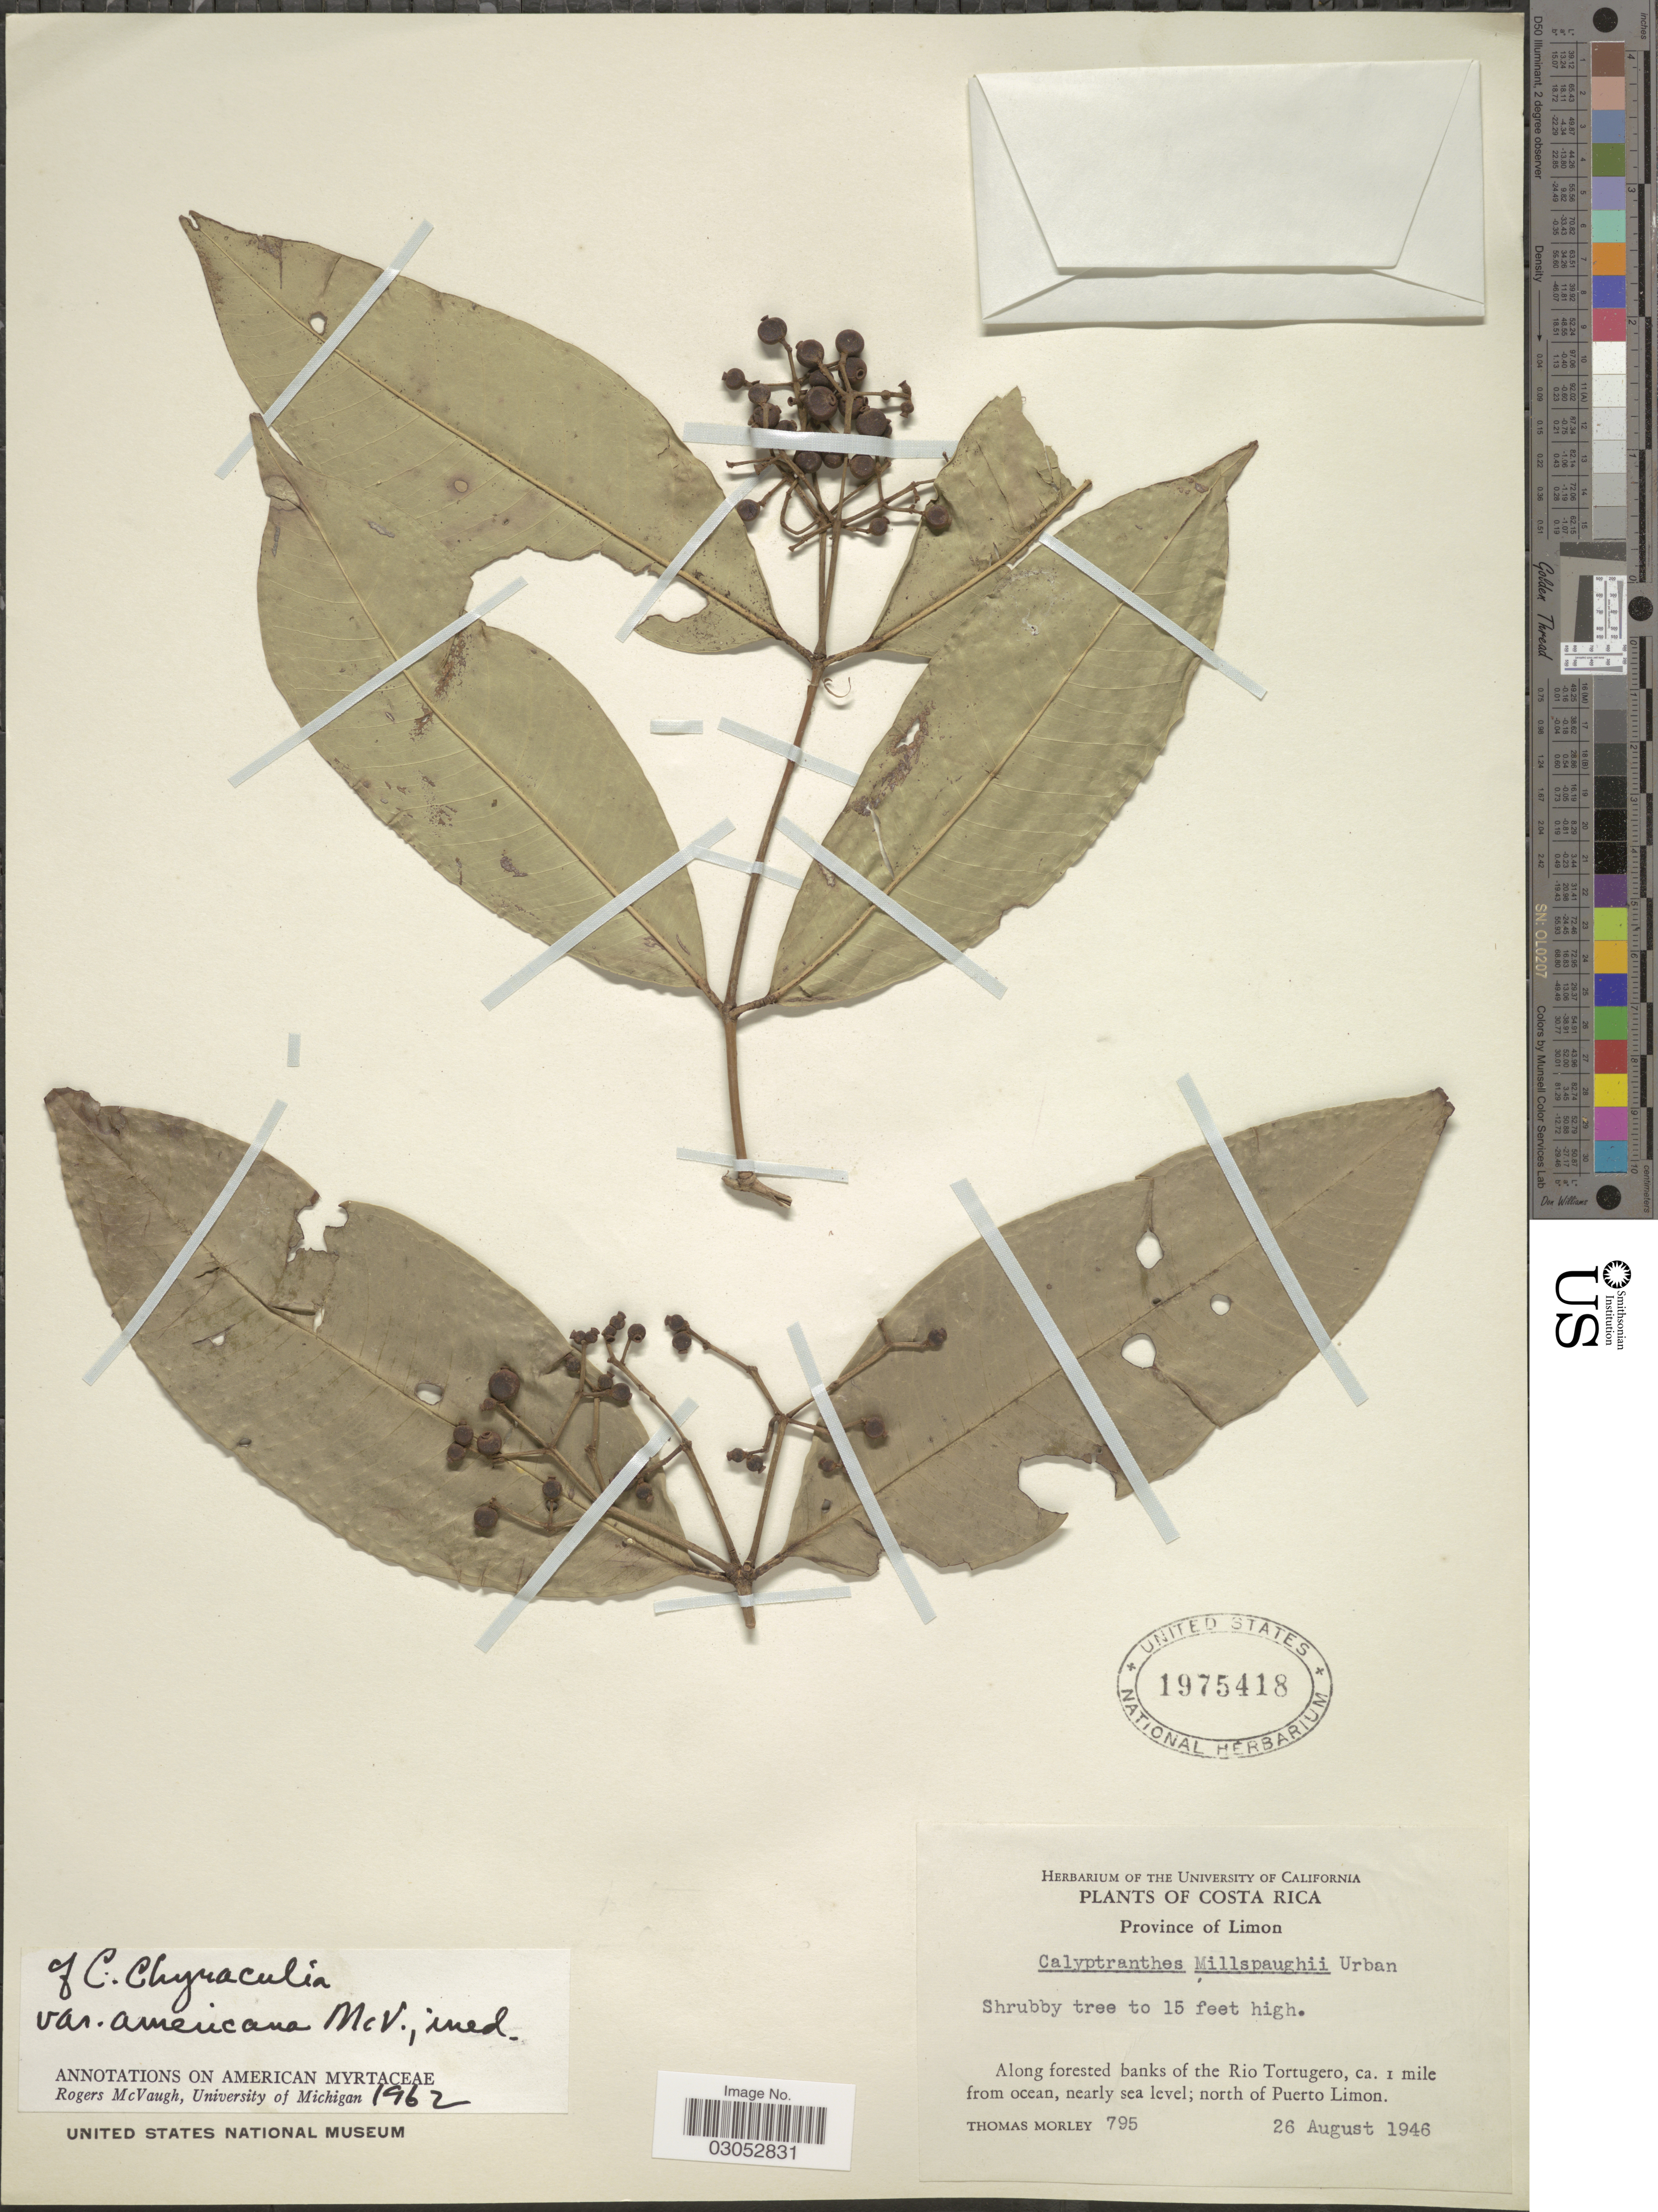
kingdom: Plantae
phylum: Tracheophyta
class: Magnoliopsida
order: Myrtales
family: Myrtaceae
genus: Myrcia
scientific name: Myrcia pendens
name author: A.R. Lourenço & Sánchez-Cháv.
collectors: T. Morley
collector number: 795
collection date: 1946-08-26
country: Costa Rica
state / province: Limón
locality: Along forested banks of the Rio Tortugero, ca. 1 mile from ocean, north of Puerto Limon.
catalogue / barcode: US 1975418